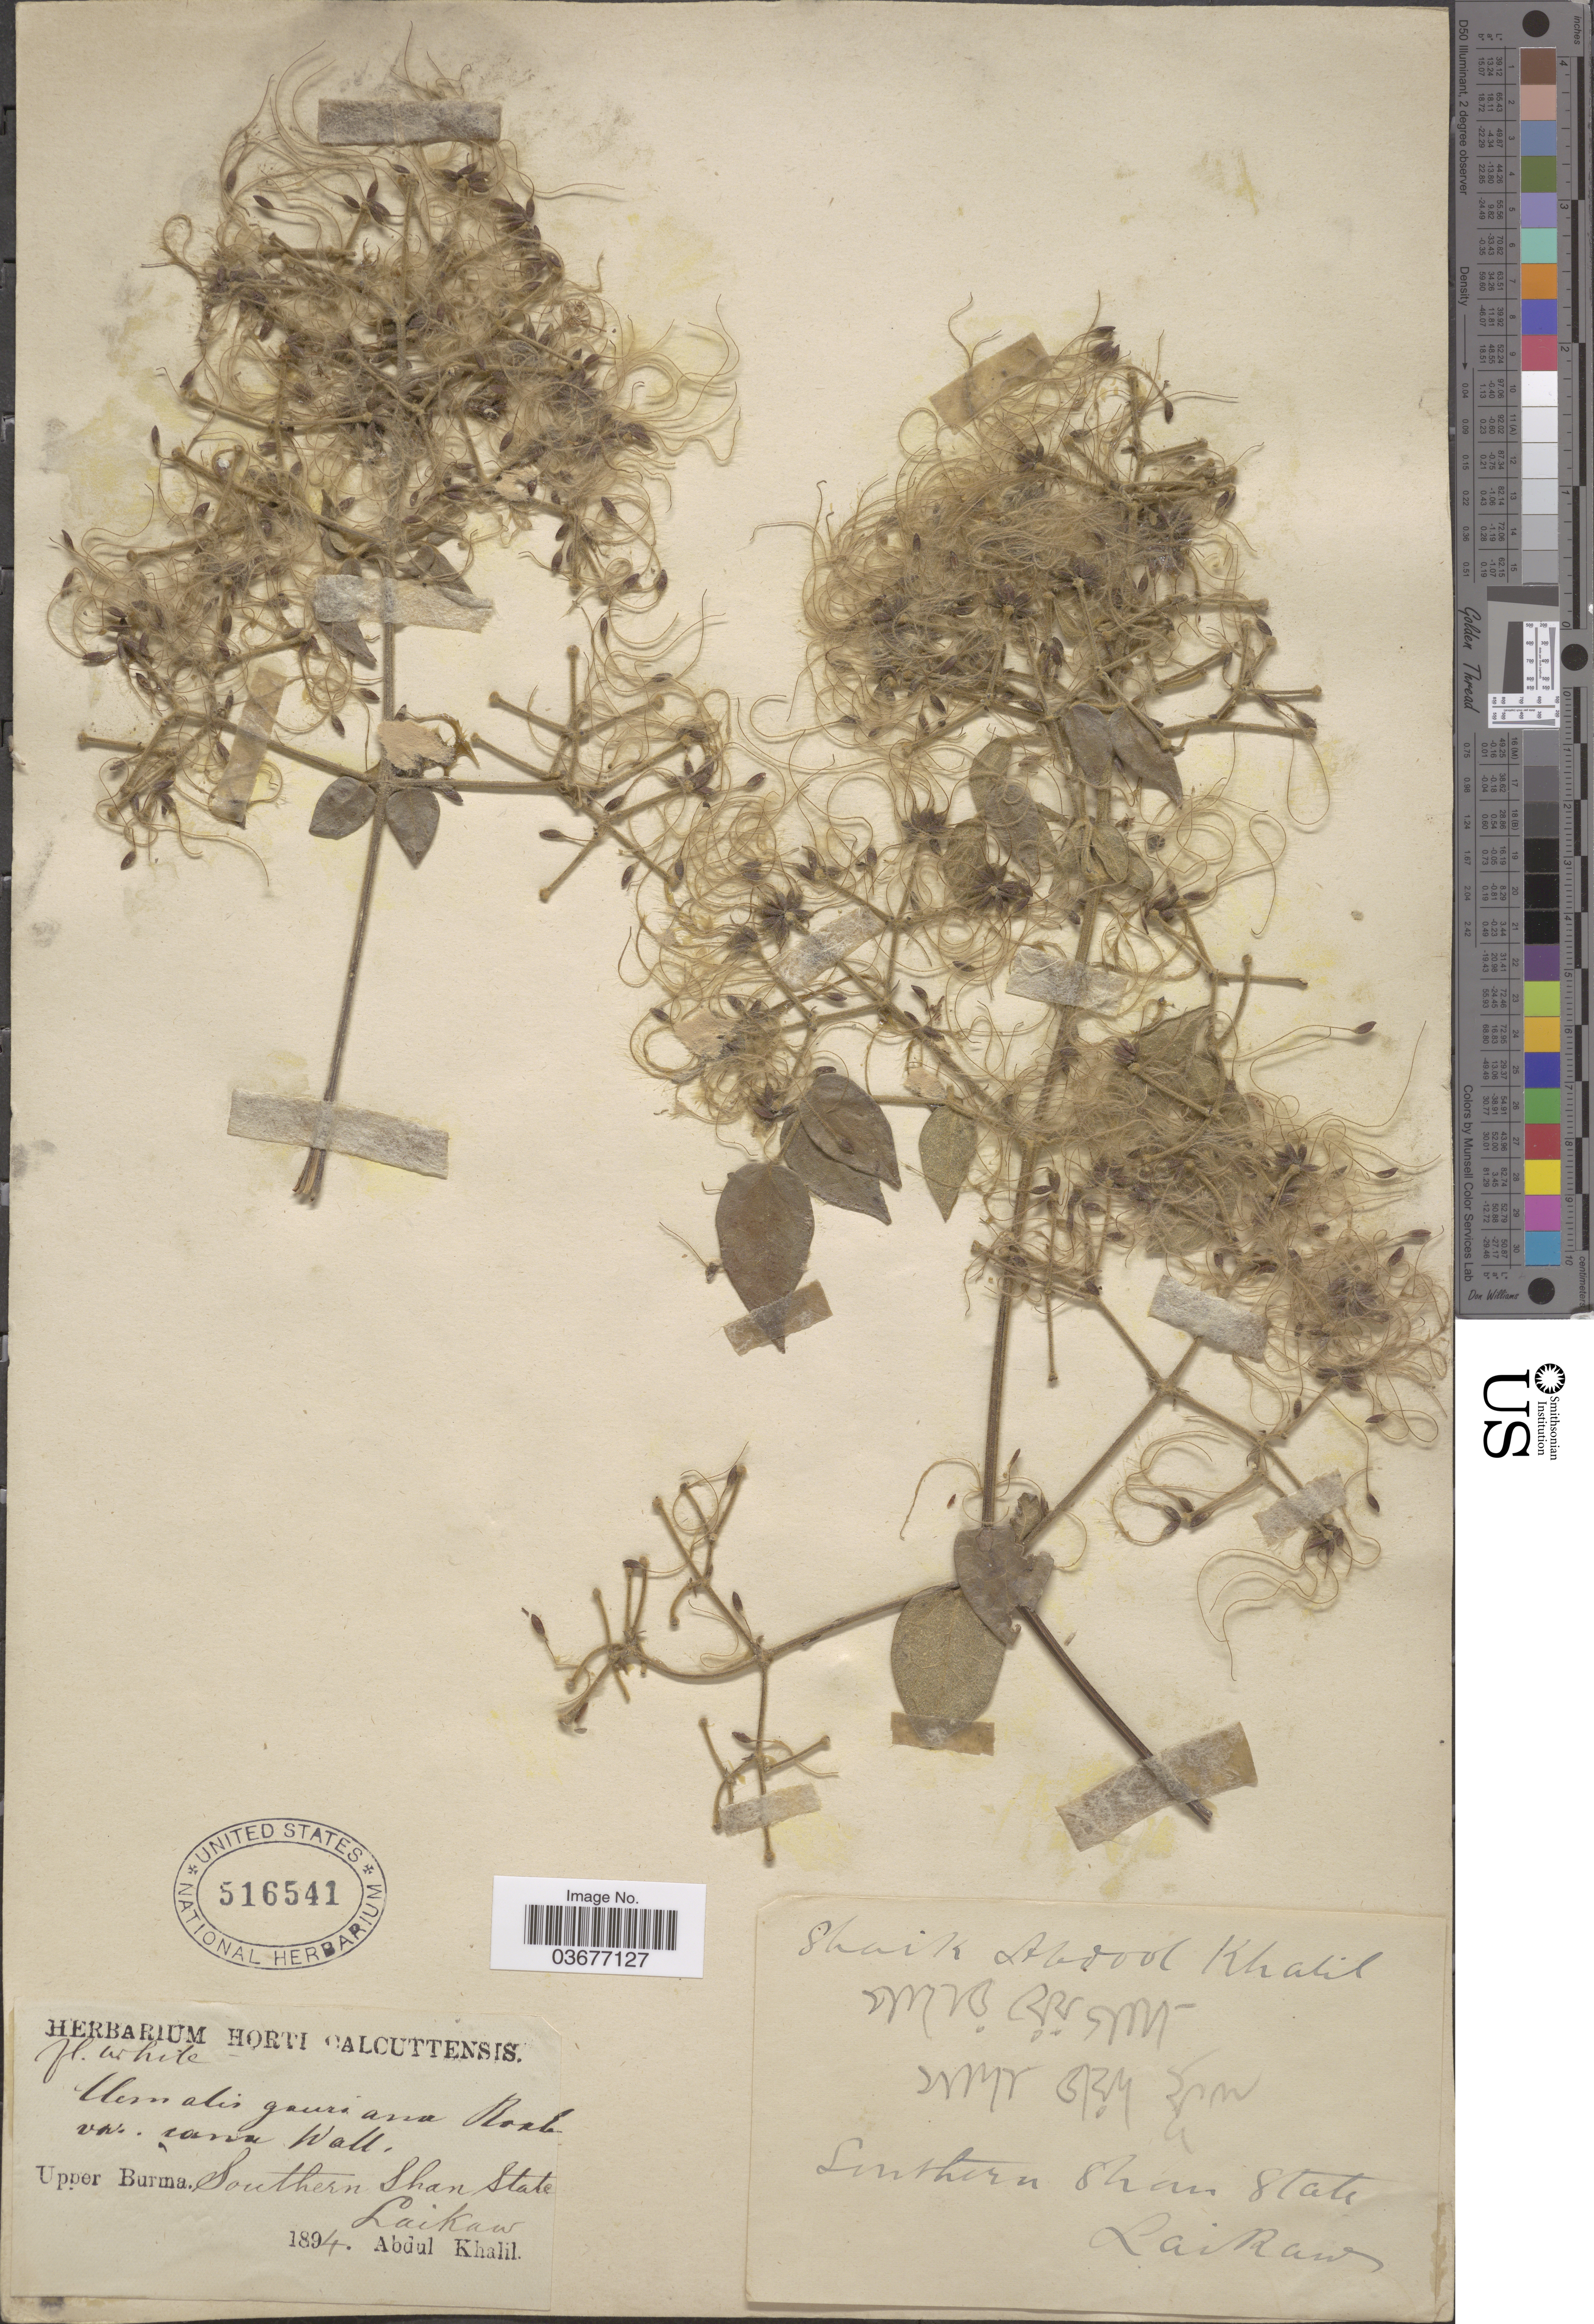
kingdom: Plantae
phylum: Tracheophyta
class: Magnoliopsida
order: Ranunculales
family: Ranunculaceae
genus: Clematis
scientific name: Clematis gouriana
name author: Roxb. ex DC.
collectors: A. Khalil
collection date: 1894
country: Myanmar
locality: Upper Burma. Southern Shan State. Laikaw.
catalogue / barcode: US 516541